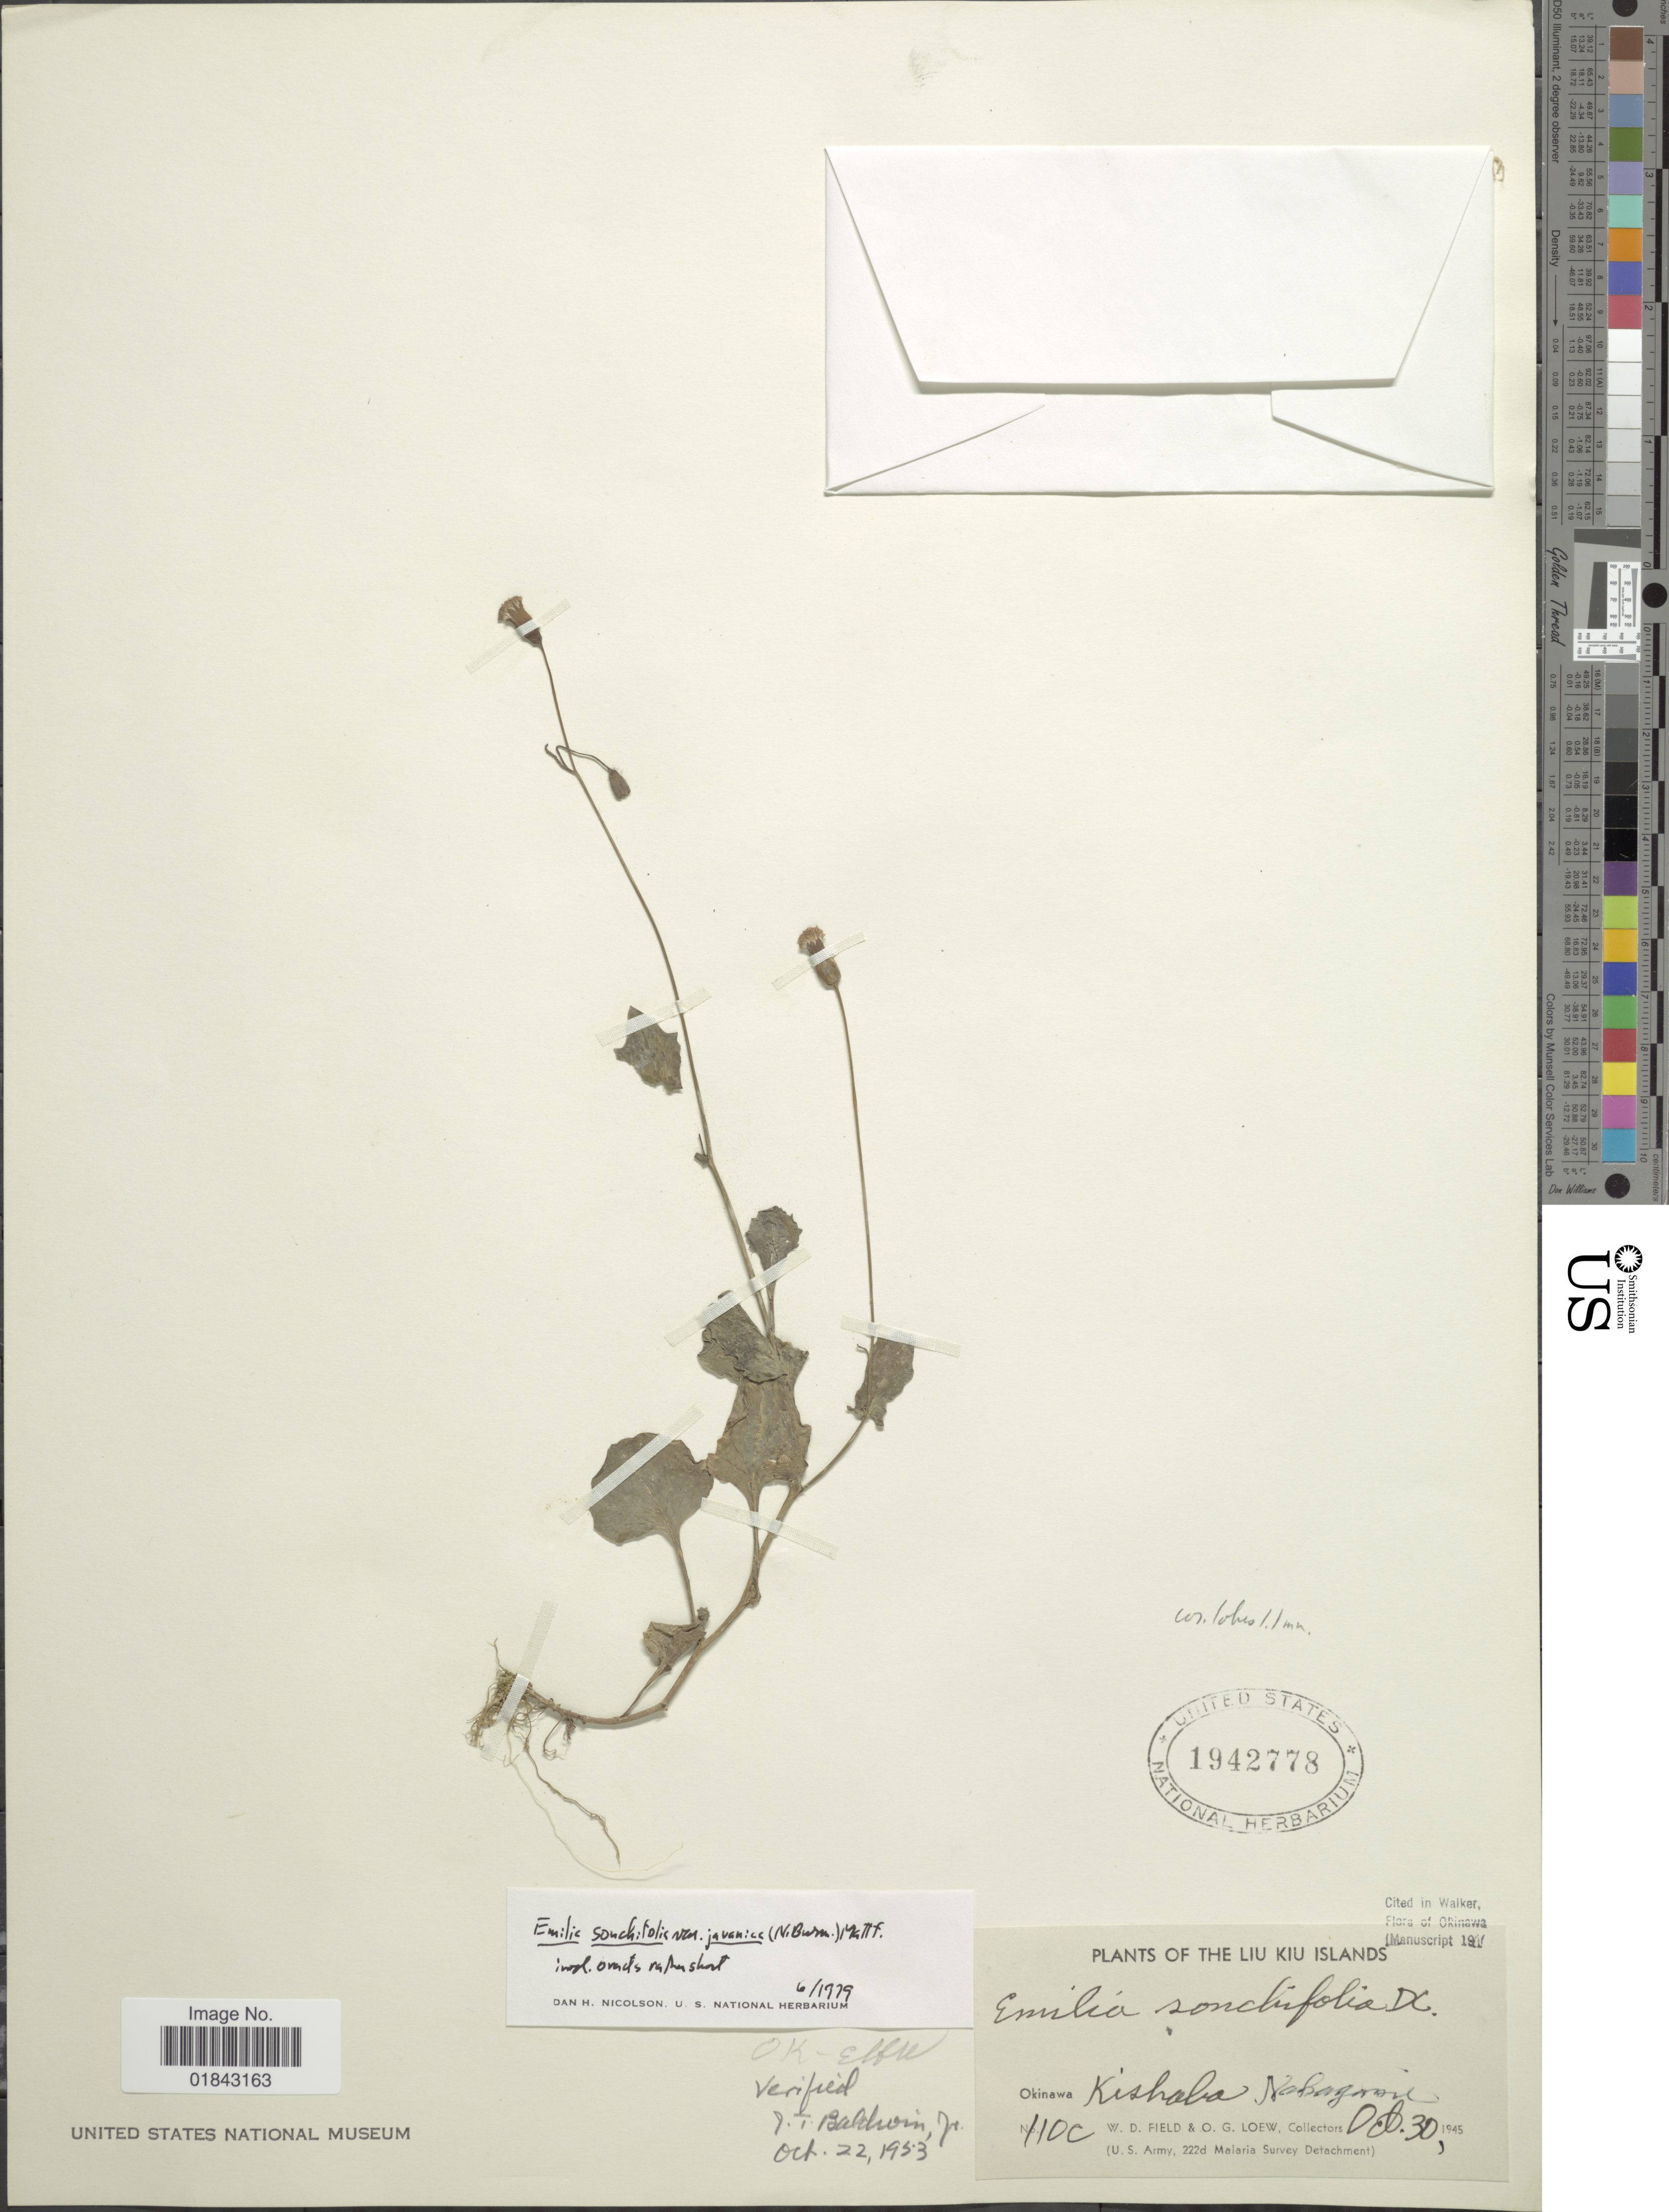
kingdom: Plantae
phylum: Tracheophyta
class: Magnoliopsida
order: Asterales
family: Asteraceae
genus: Emilia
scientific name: Emilia sonchifolia var. javanica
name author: (Burm. f.) Mattf.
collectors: W. D. Field & O. G. Loew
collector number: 110c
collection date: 1945-10-30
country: Japan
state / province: Okinawa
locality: Kishaba, Nakagami.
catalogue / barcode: US 1942778